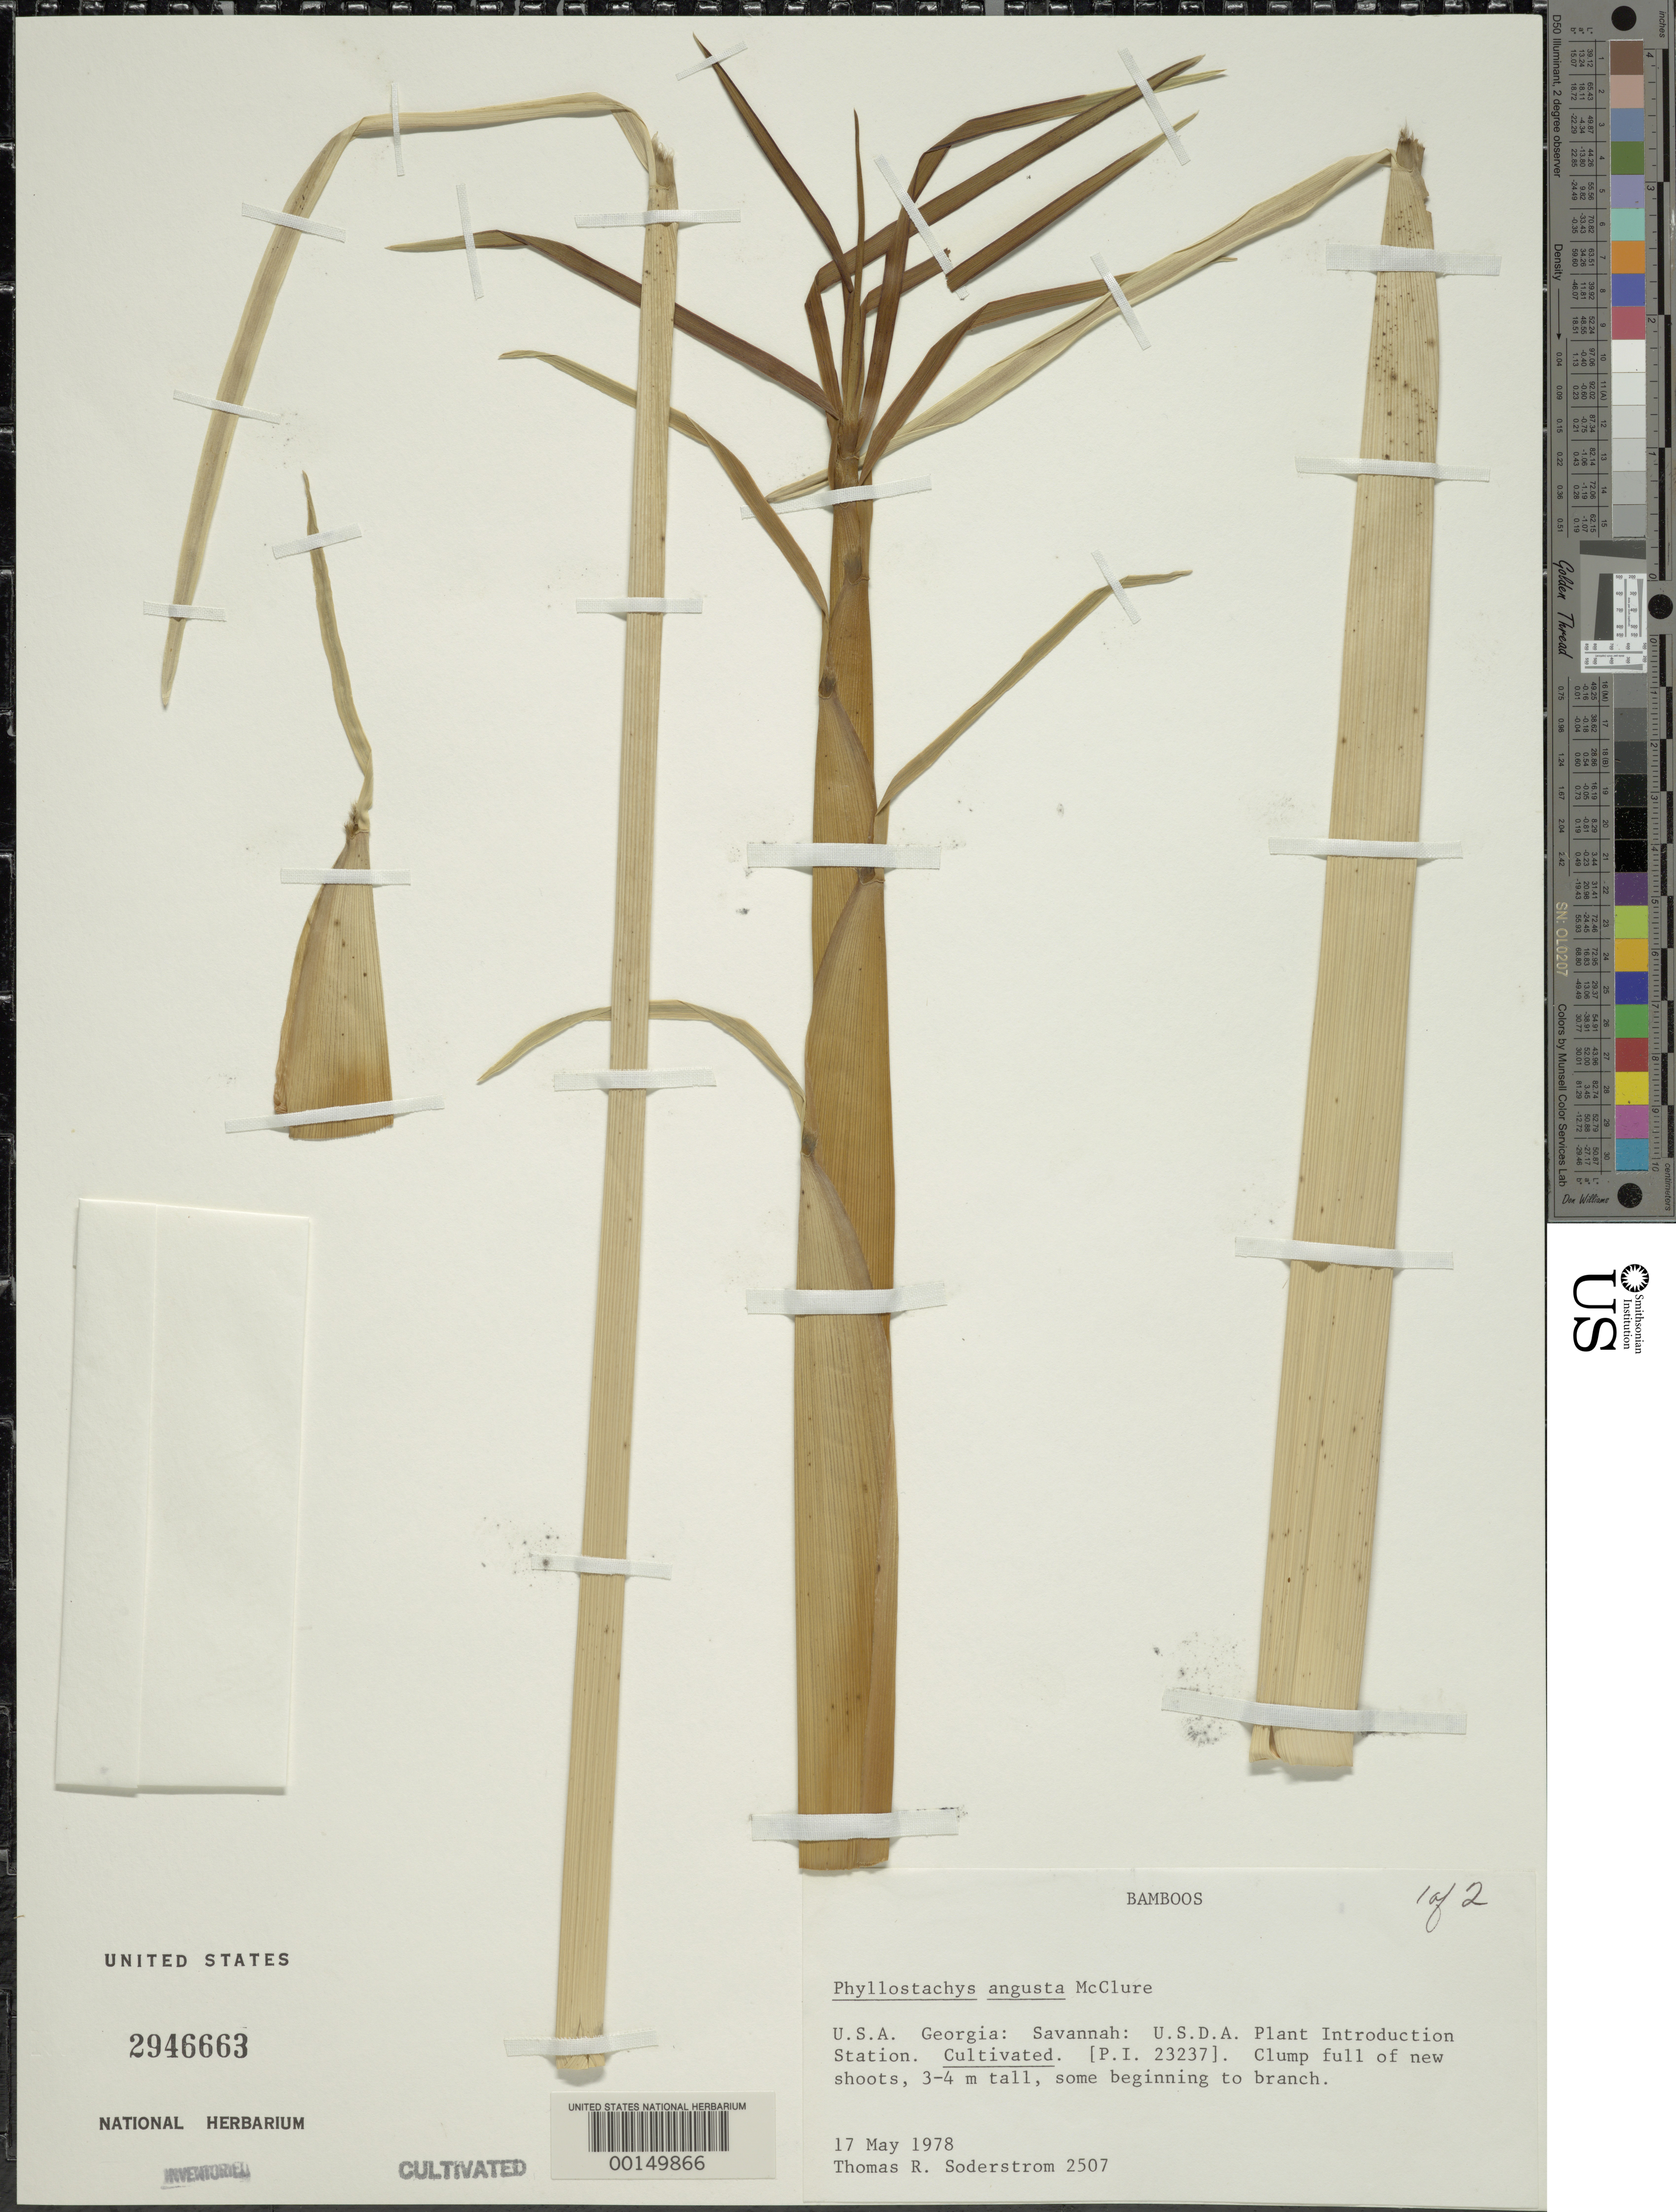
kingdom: Plantae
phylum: Tracheophyta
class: Liliopsida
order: Poales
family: Poaceae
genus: Phyllostachys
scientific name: Phyllostachys angusta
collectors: T. R. Soderstrom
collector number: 2507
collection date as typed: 17 May 1978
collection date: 1978-05-17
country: United States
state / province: Georgia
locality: Savannah, barbour lathrop plant intro garden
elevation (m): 4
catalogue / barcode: US 2946663